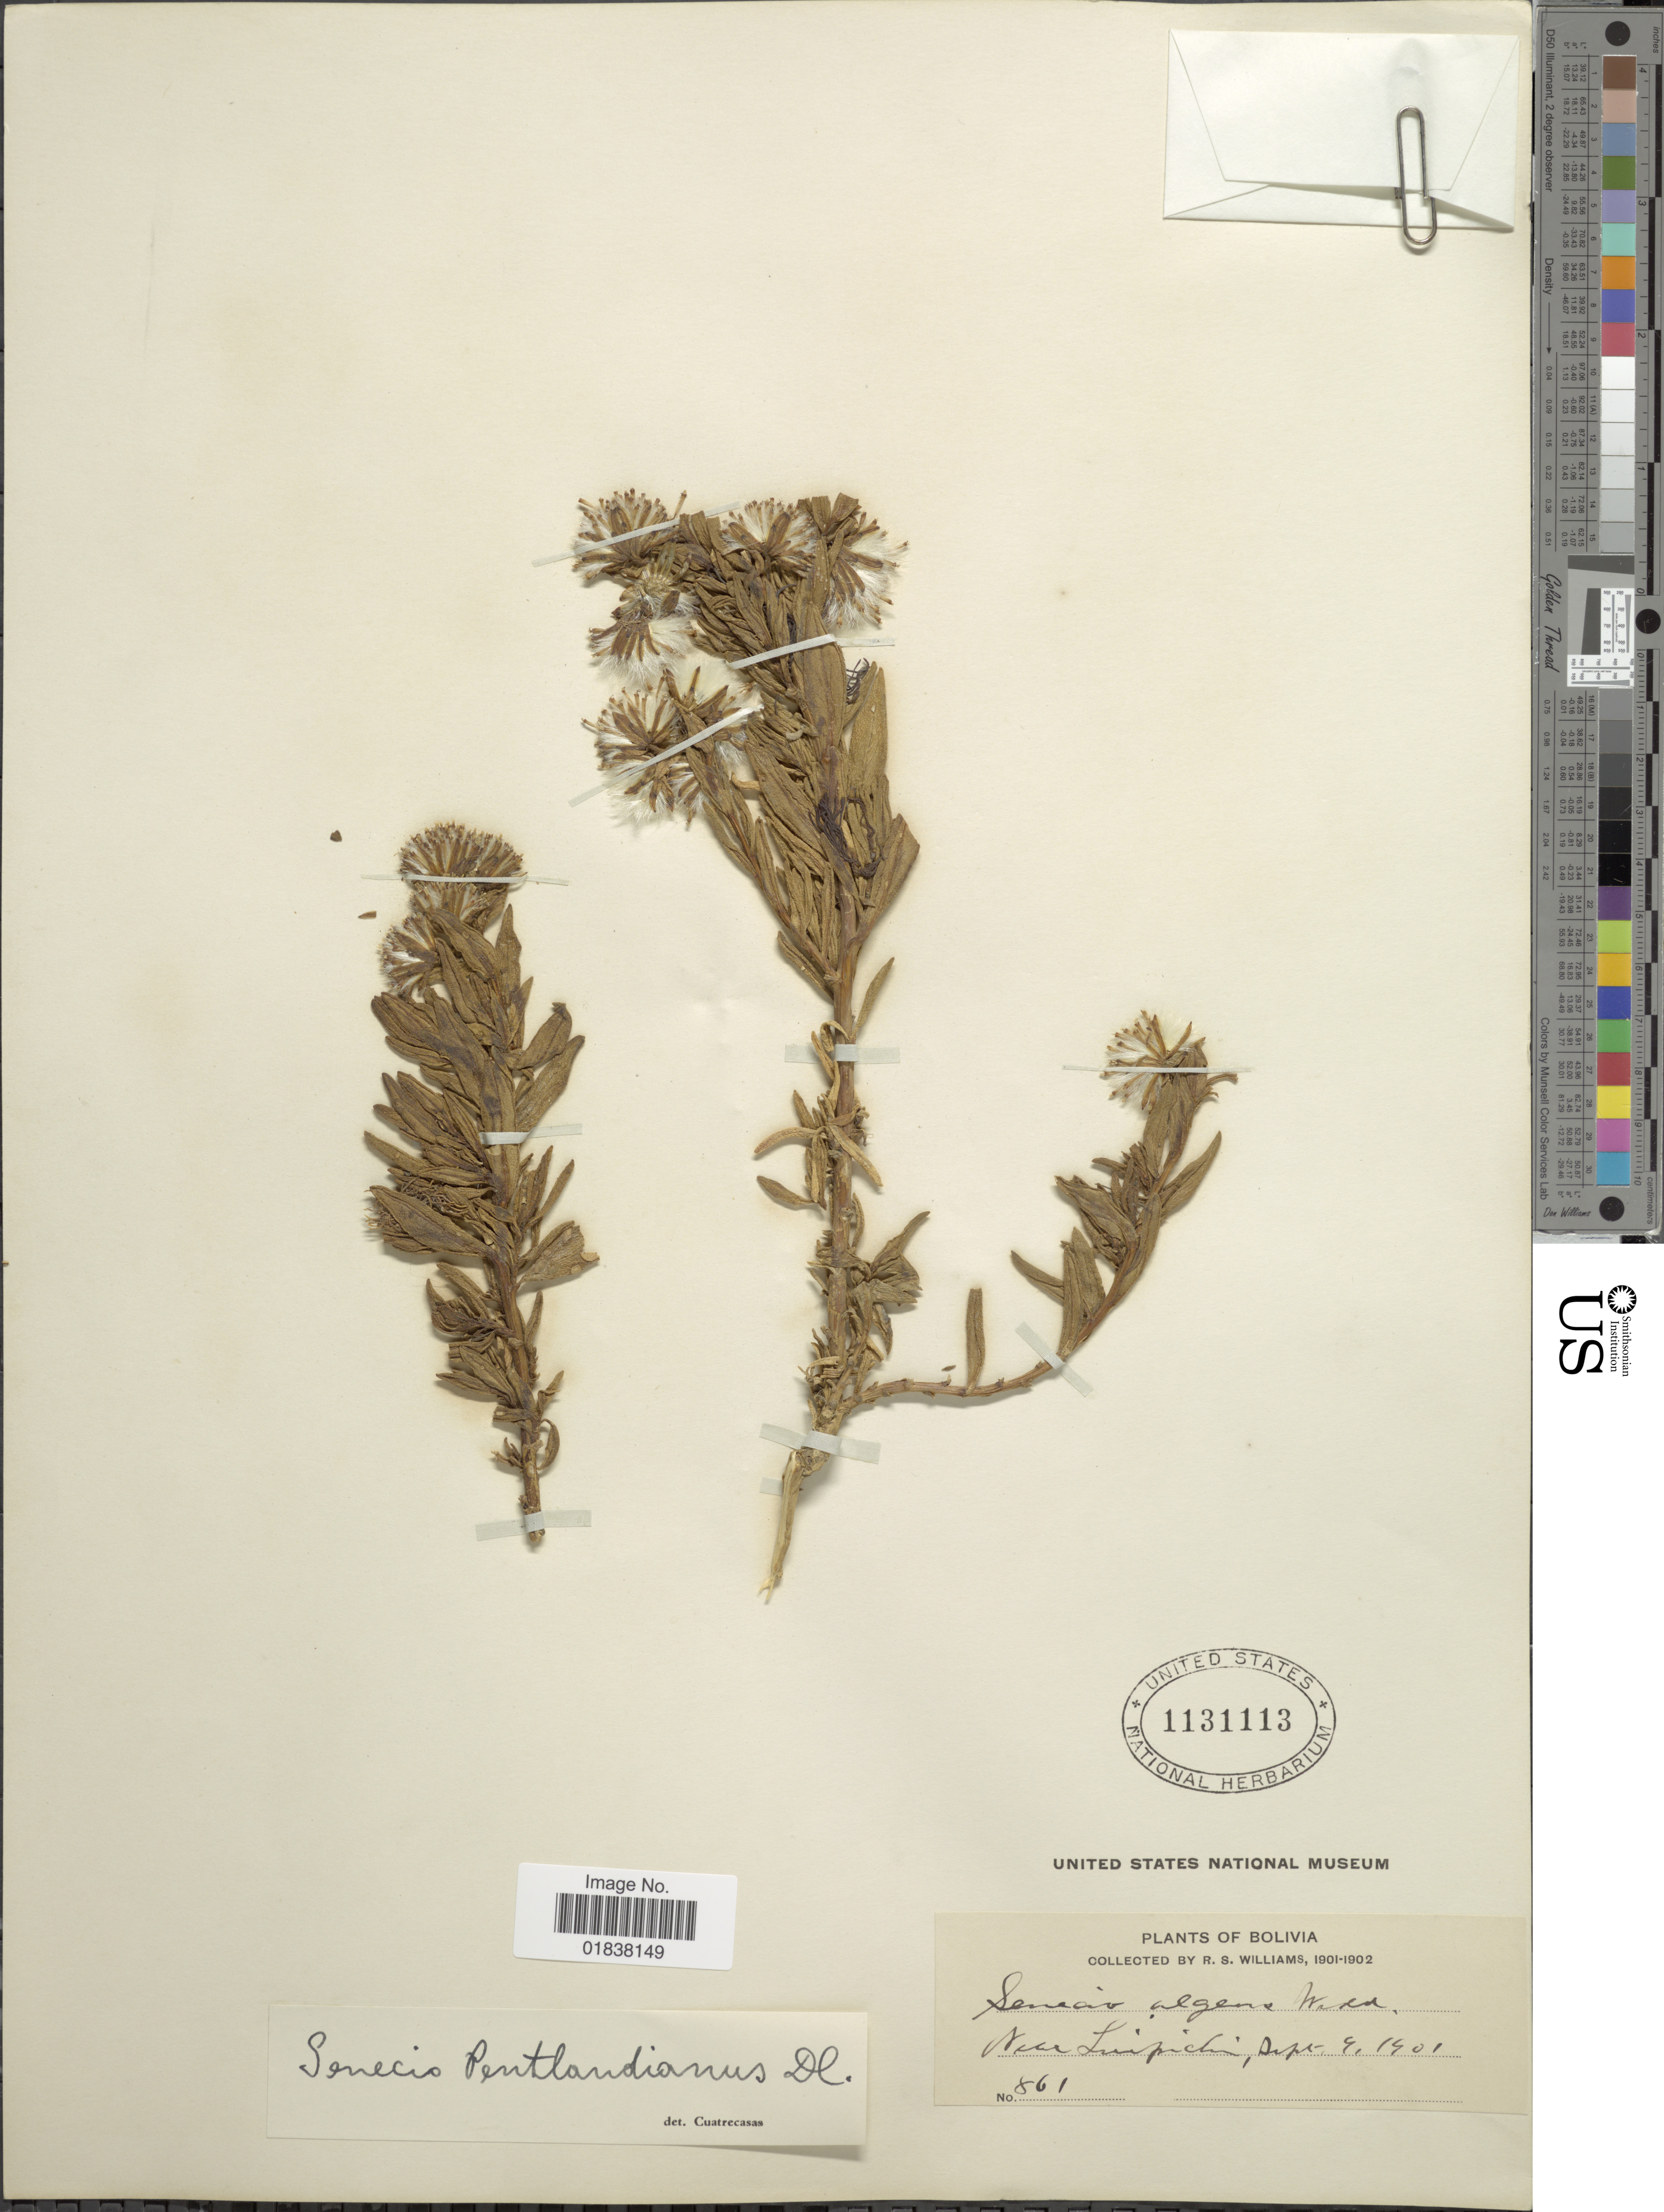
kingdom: Plantae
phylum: Tracheophyta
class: Magnoliopsida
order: Asterales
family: Asteraceae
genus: Senecio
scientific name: Senecio pentlandianus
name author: DC.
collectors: R. S. Williams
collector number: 861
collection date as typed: Sep. 9, 1901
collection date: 1901-09-09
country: Bolivia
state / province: La Páz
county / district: Larecaja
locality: Near Luipichi Pass (above Sorata)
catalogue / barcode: US 1131113